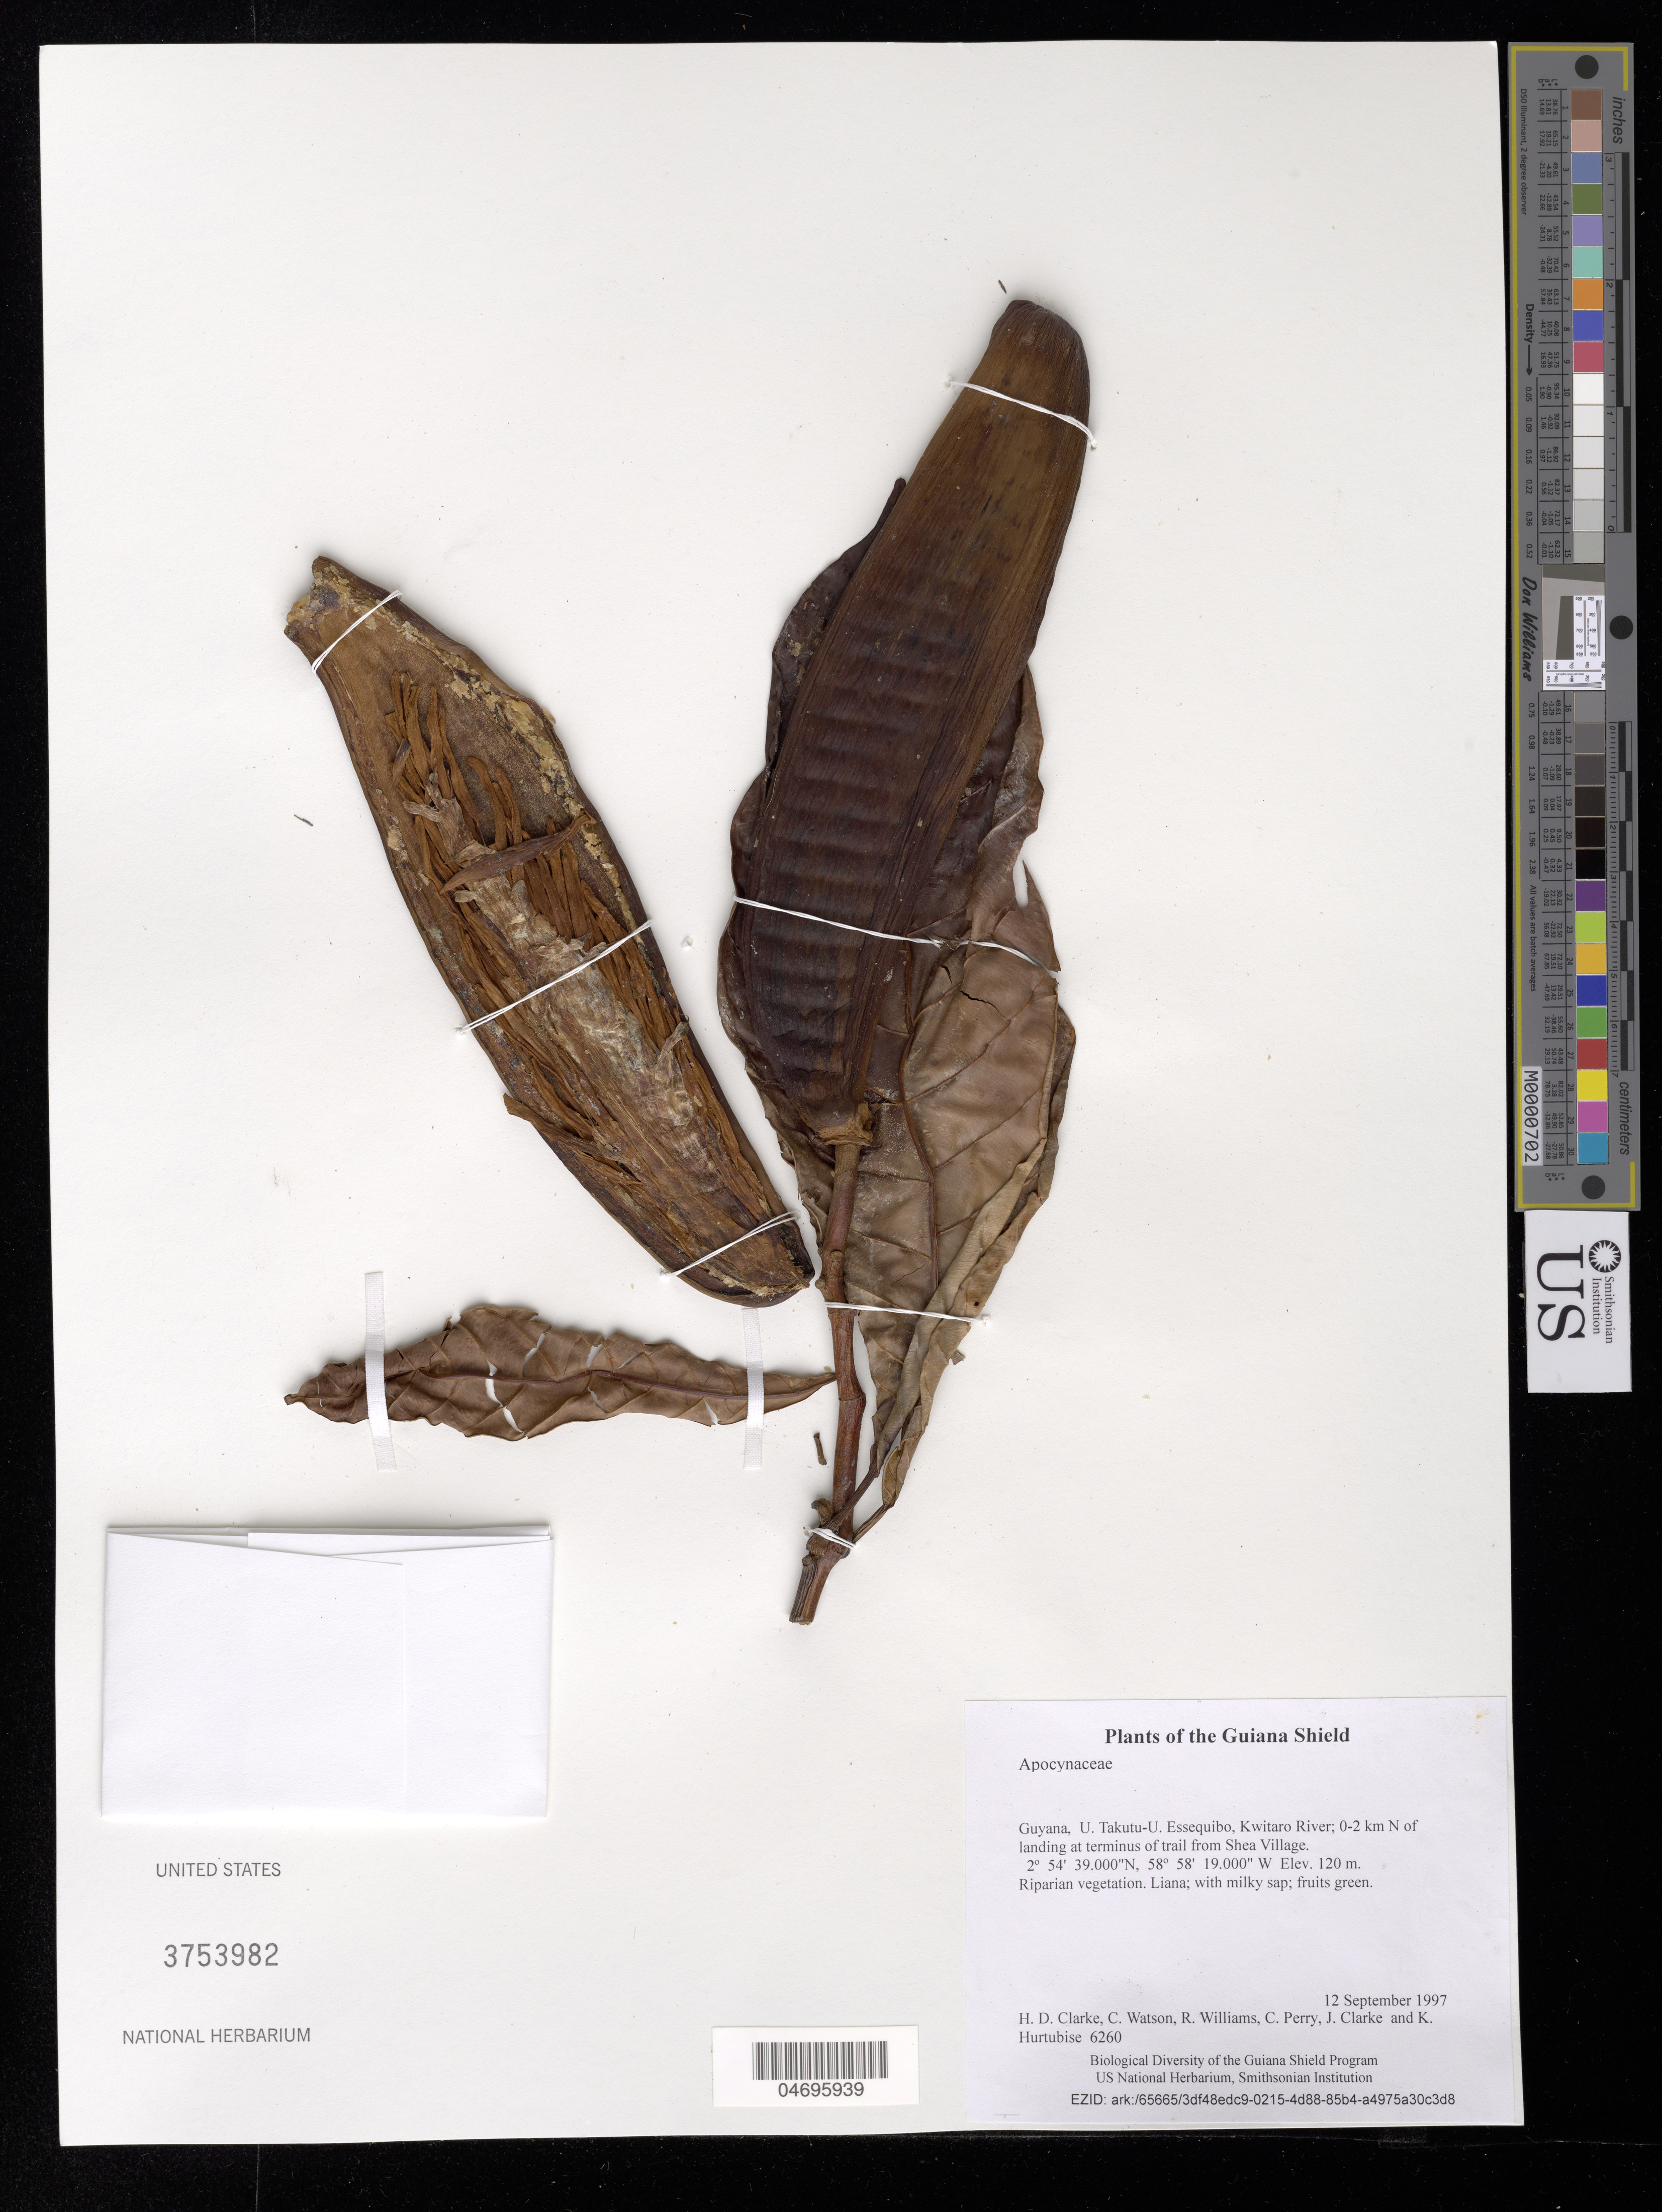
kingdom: Plantae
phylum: Tracheophyta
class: Magnoliopsida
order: Gentianales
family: Apocynaceae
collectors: H. D. Clarke, C. Watson, R. Williams, C. Perry, J. Clarke & K. Hurtubise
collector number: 6260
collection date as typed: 12 September 1997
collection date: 1997-09-12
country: Guyana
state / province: U. Takutu-U. Essequibo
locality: Kwitaro River; 0-2 km N of landing at terminus of trail from Shea Village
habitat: Riparian vegetation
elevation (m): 120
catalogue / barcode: US 3753982